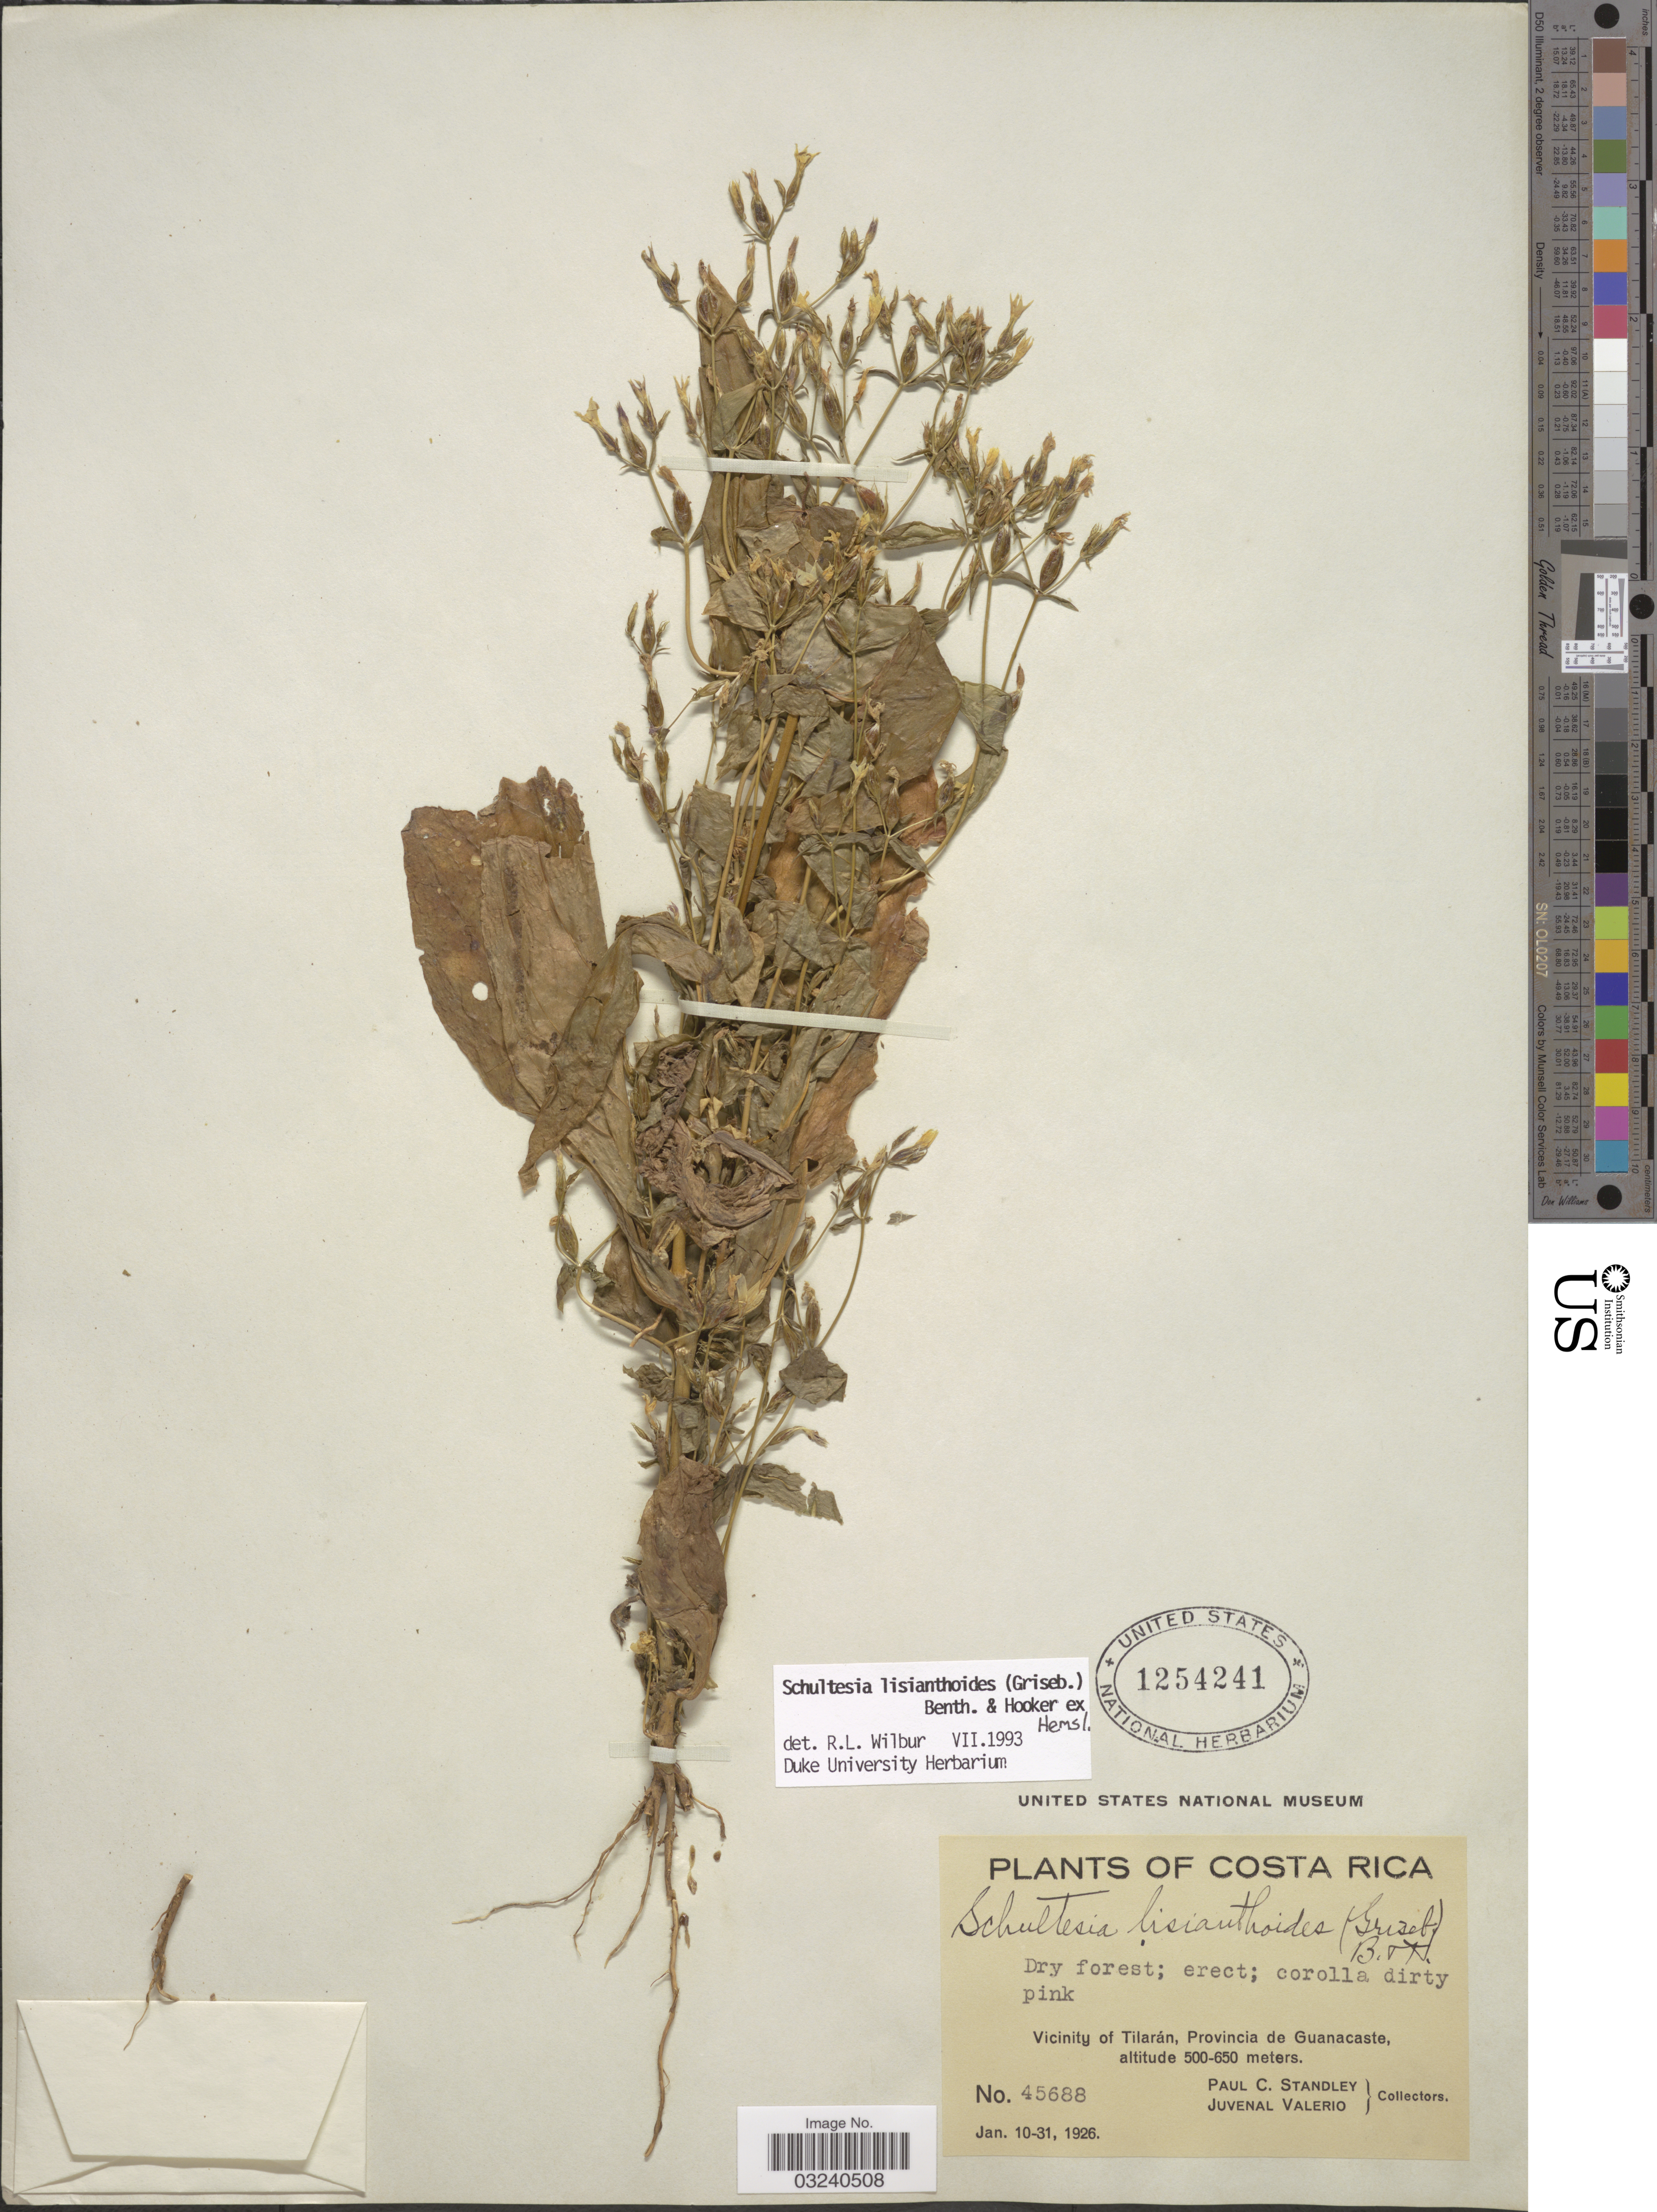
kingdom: Plantae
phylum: Tracheophyta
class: Magnoliopsida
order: Gentianales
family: Gentianaceae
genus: Schultesia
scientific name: Schultesia lisianthoides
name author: (Griseb.) Benth. & Hook. f. ex Hemsl.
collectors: P. C. Standley & J. Valerio R.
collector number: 45688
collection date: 1926-01-10/1926-01-31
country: Costa Rica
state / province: Guanacaste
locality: Vicinity of Tilarán.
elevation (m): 500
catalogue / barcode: US 1254241